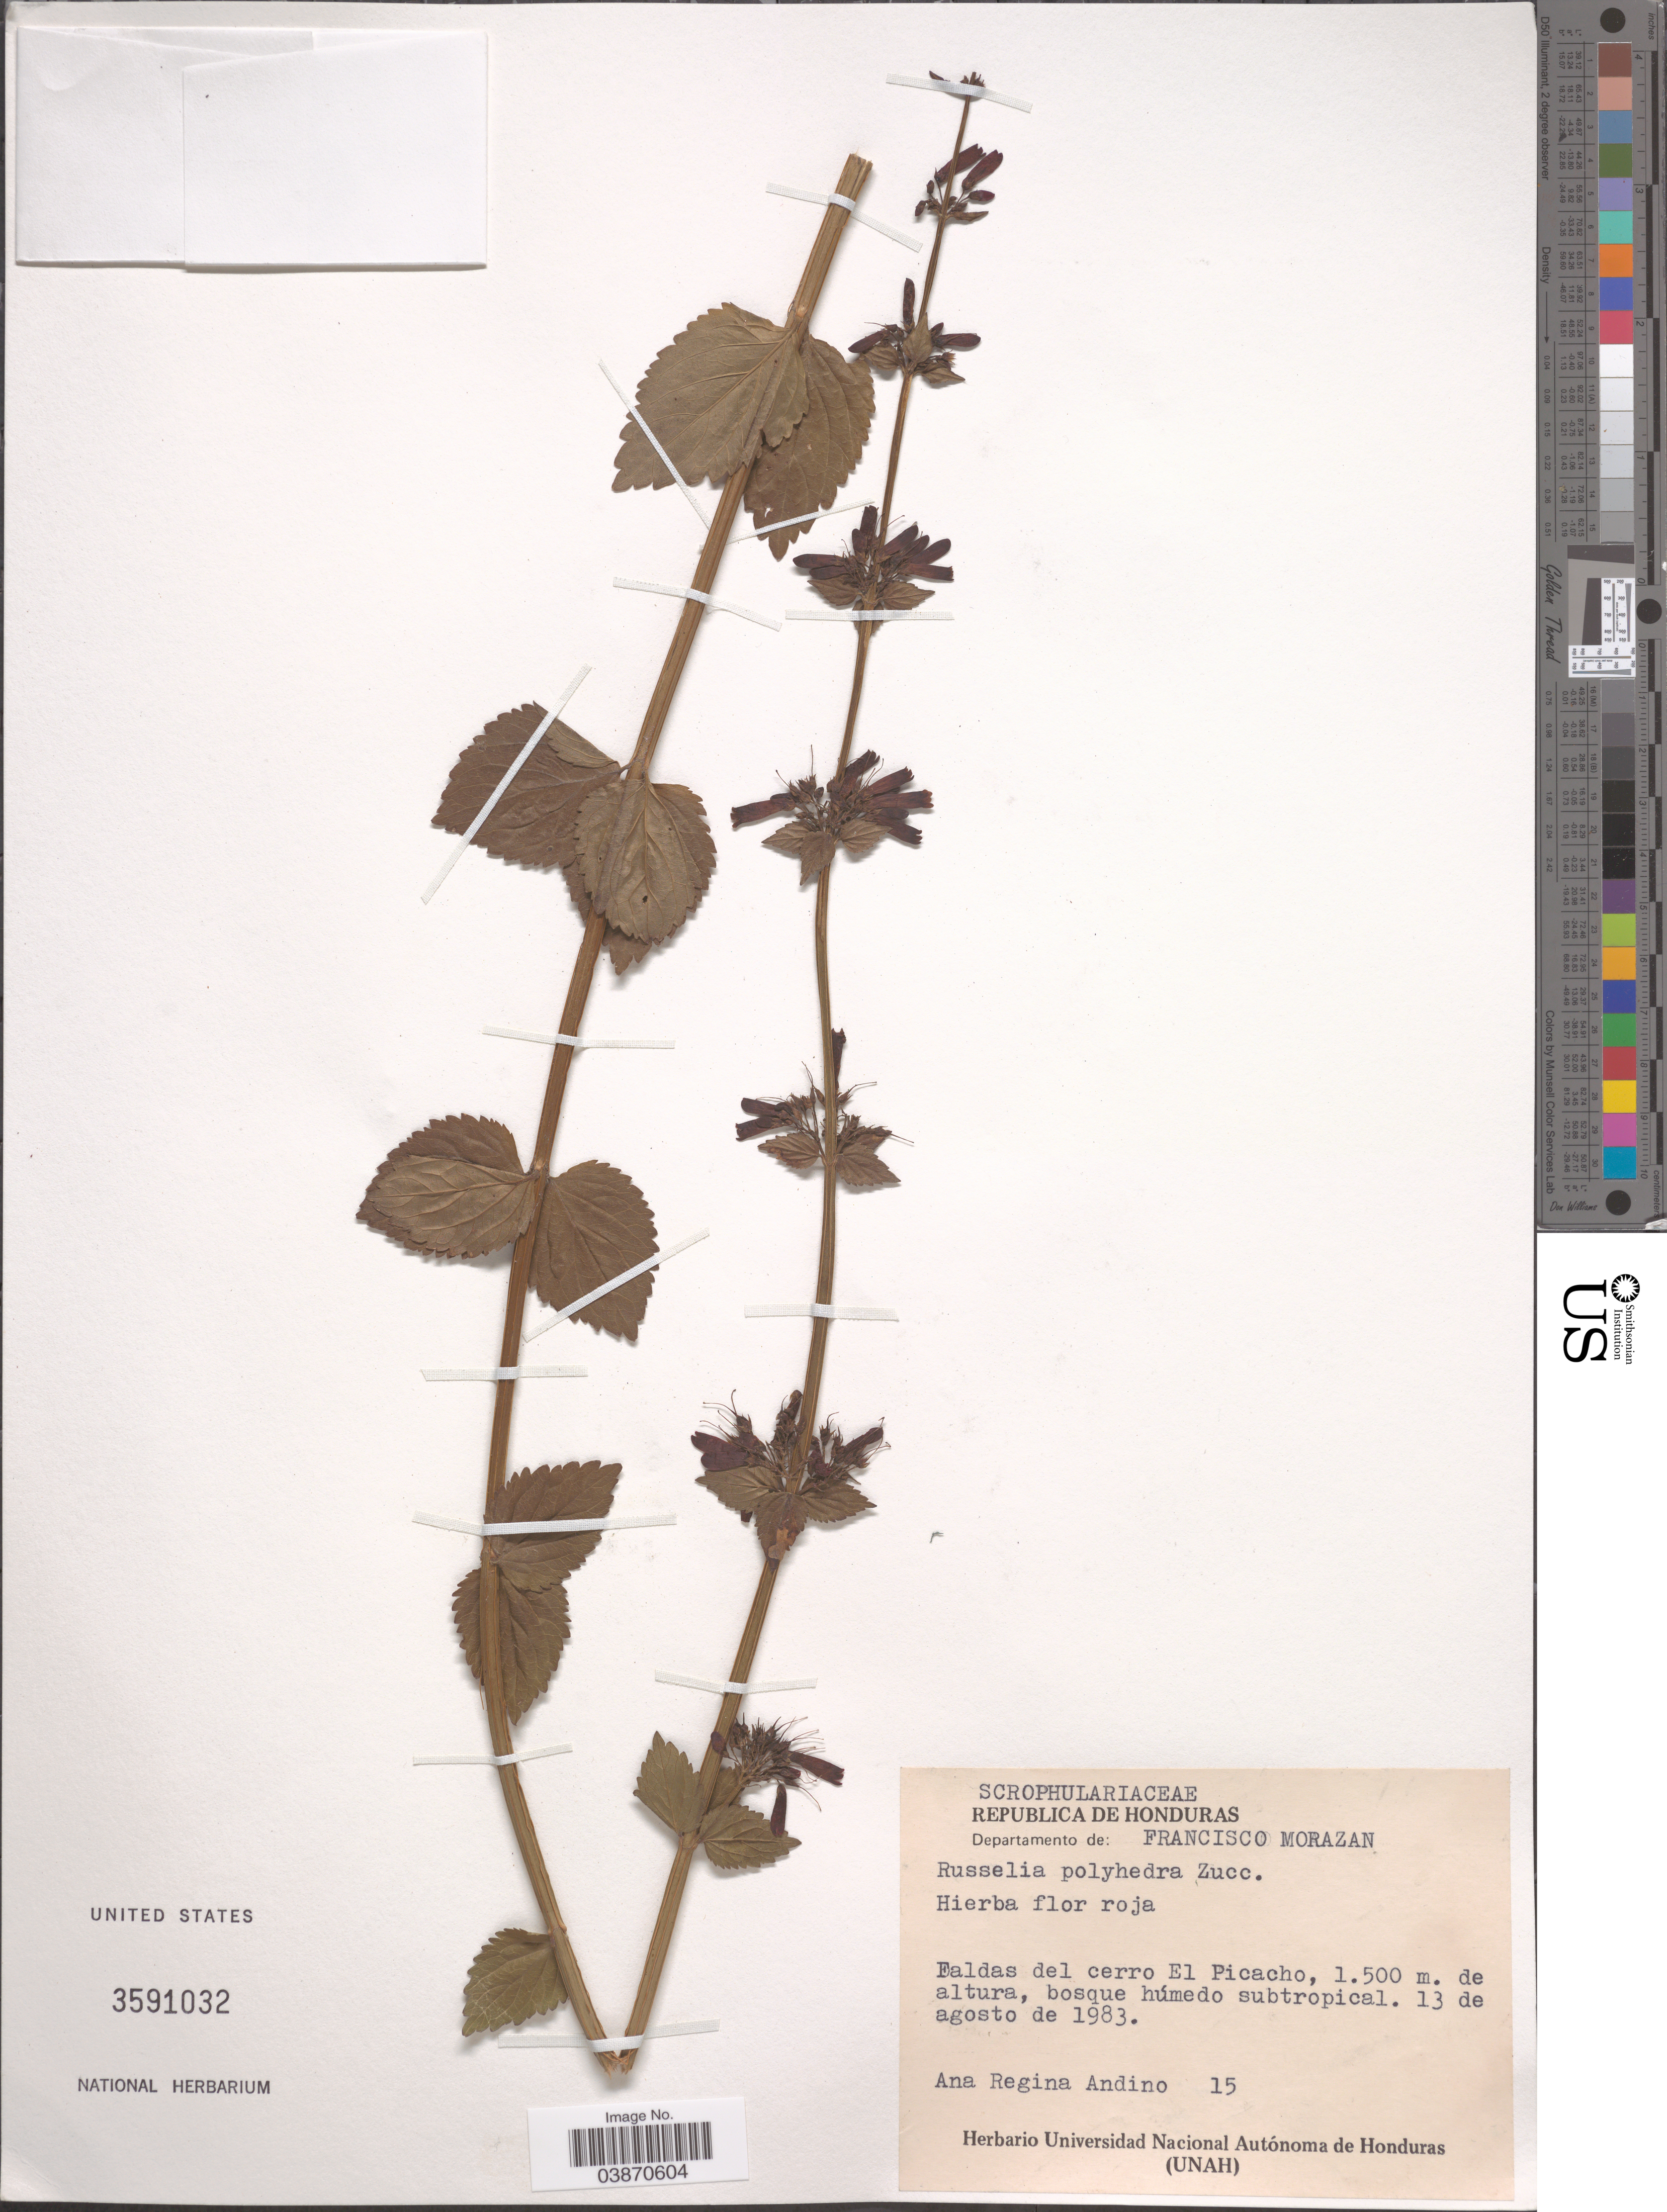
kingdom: Plantae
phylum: Tracheophyta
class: Magnoliopsida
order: Lamiales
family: Plantaginaceae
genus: Russelia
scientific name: Russelia polyedra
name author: Zucc.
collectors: A. Andino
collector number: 15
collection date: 1983-08-13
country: Honduras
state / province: Fco. Morazán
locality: Departamento de: Francisco Morazan. Faldas del cerro El Picacho, bosque húmedo subtropical.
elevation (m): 1500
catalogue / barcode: US 3591032